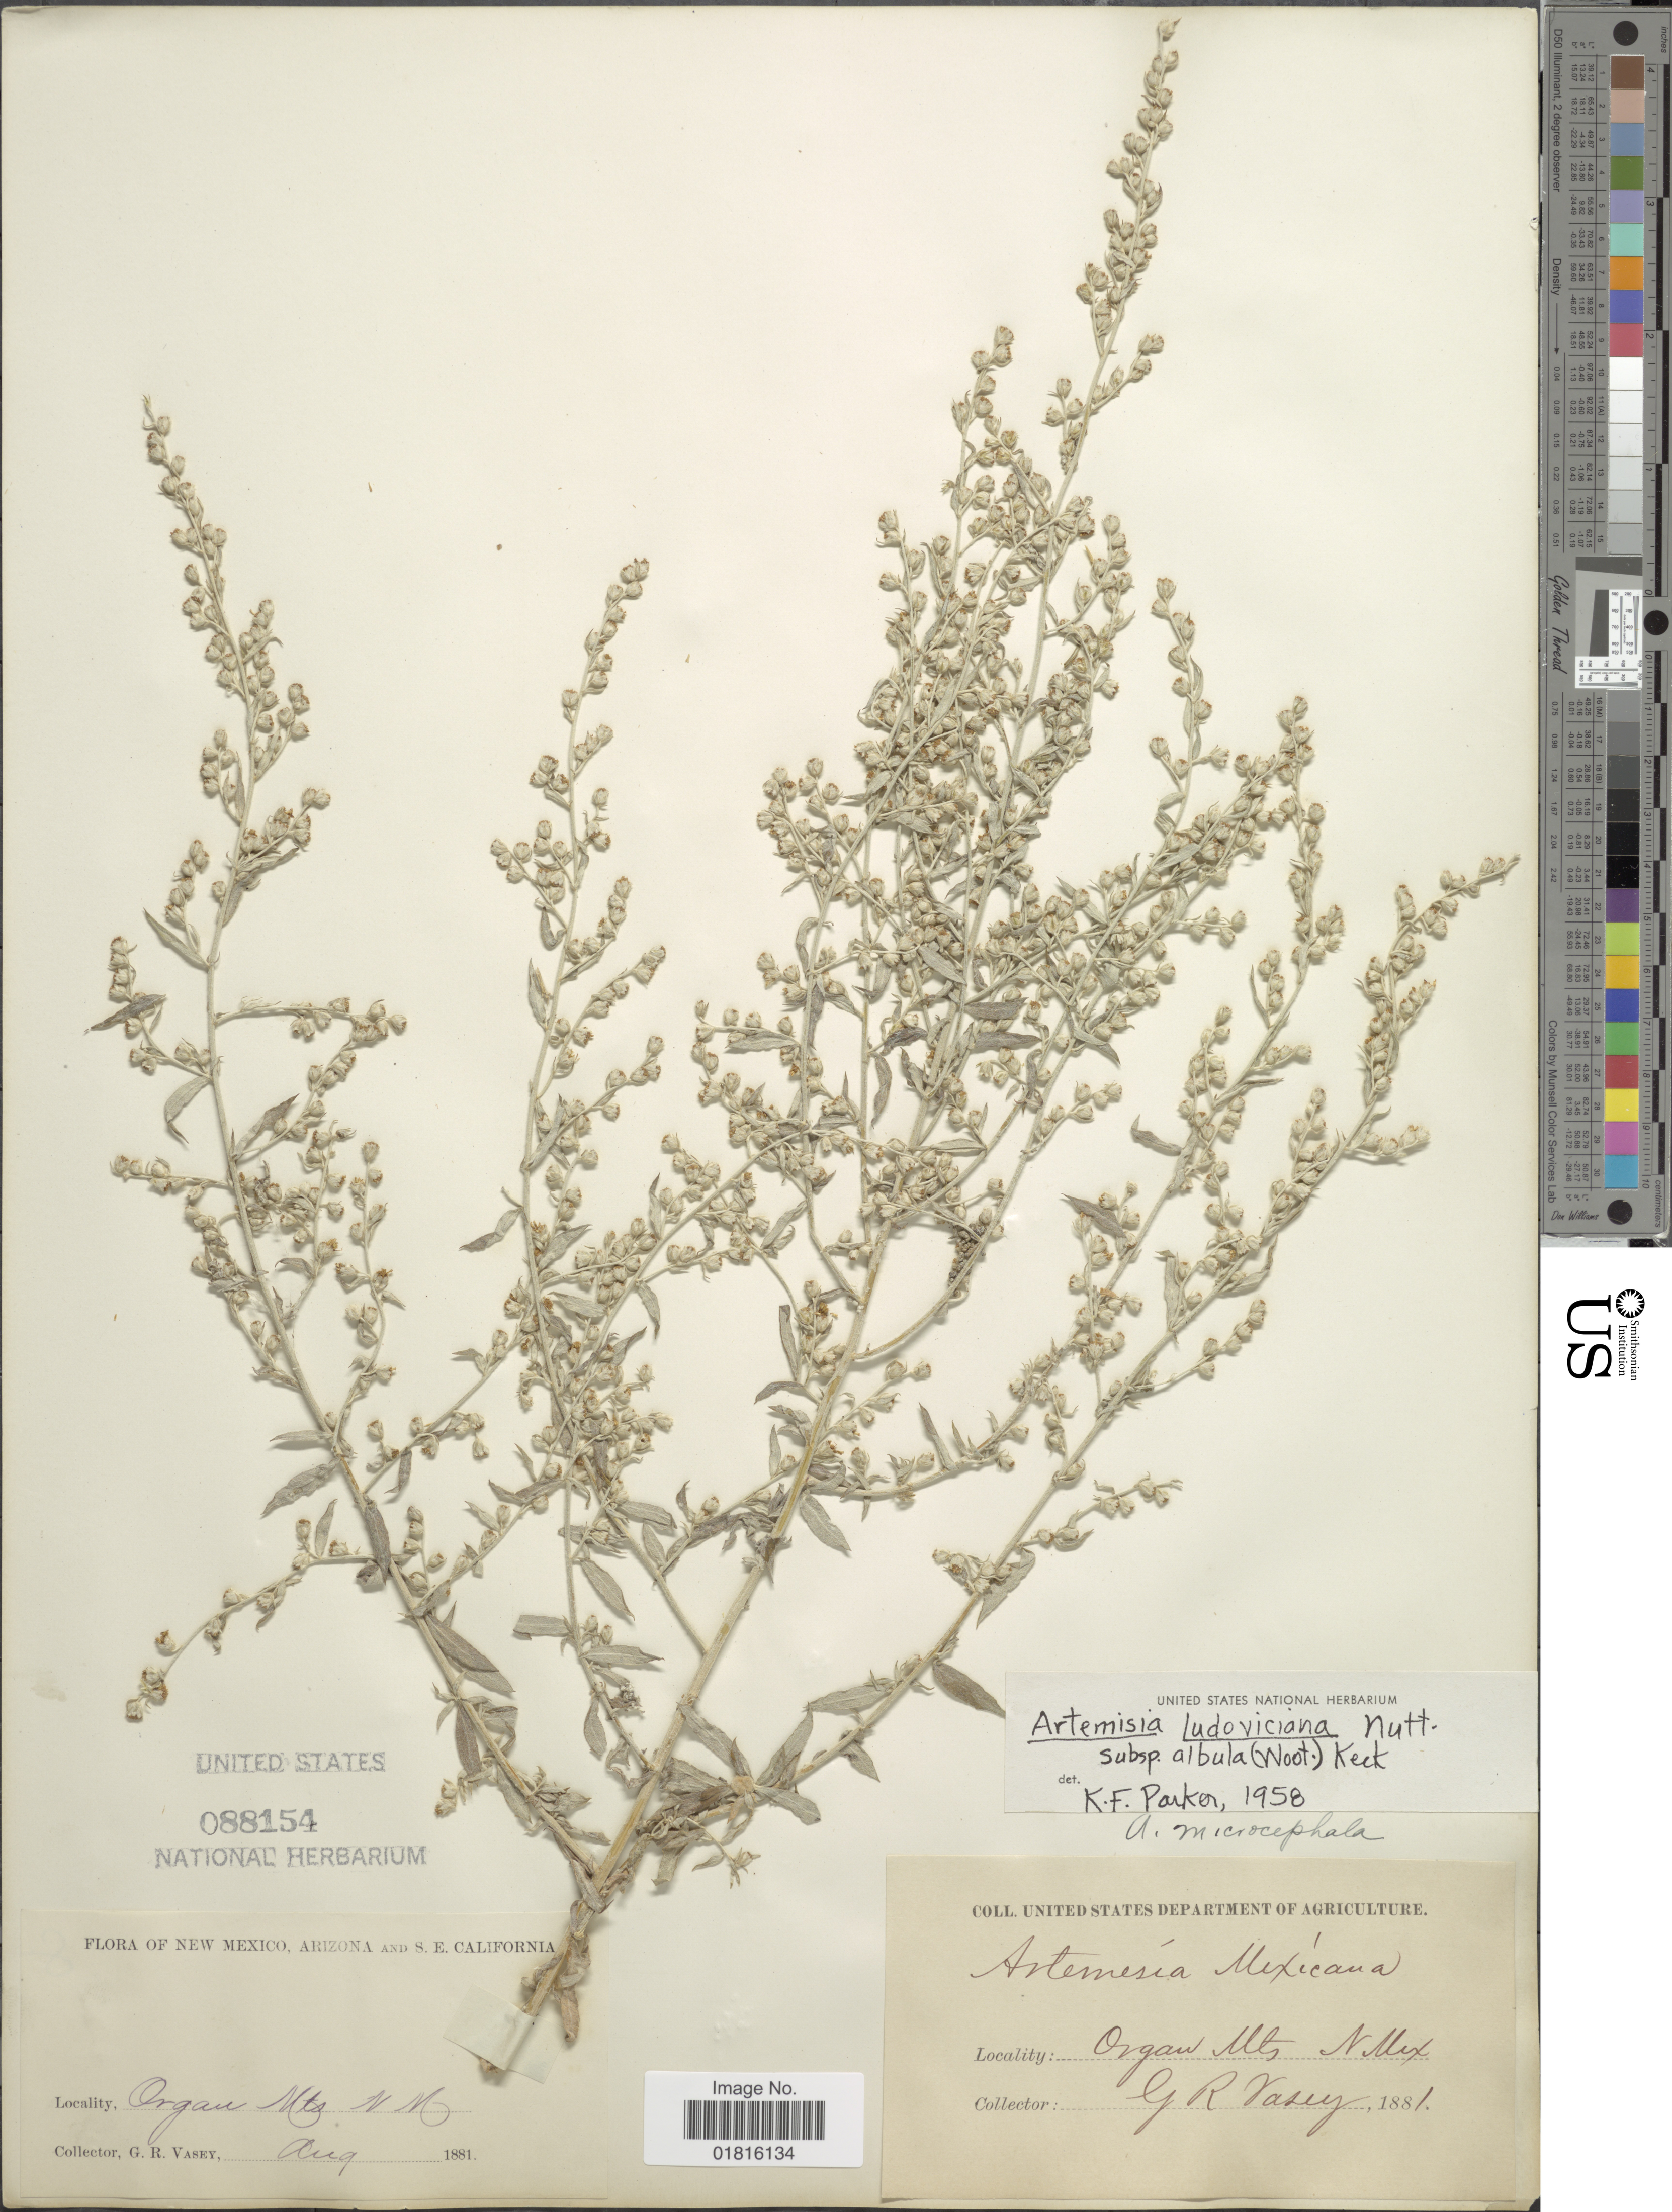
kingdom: Plantae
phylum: Tracheophyta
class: Magnoliopsida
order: Asterales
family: Asteraceae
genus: Artemisia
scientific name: Artemisia ludoviciana subsp. albula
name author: (Wooton) D.D. Keck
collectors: G. R. Vasey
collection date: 1881-08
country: United States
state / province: New Mexico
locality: Organ Mts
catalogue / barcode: US 88154